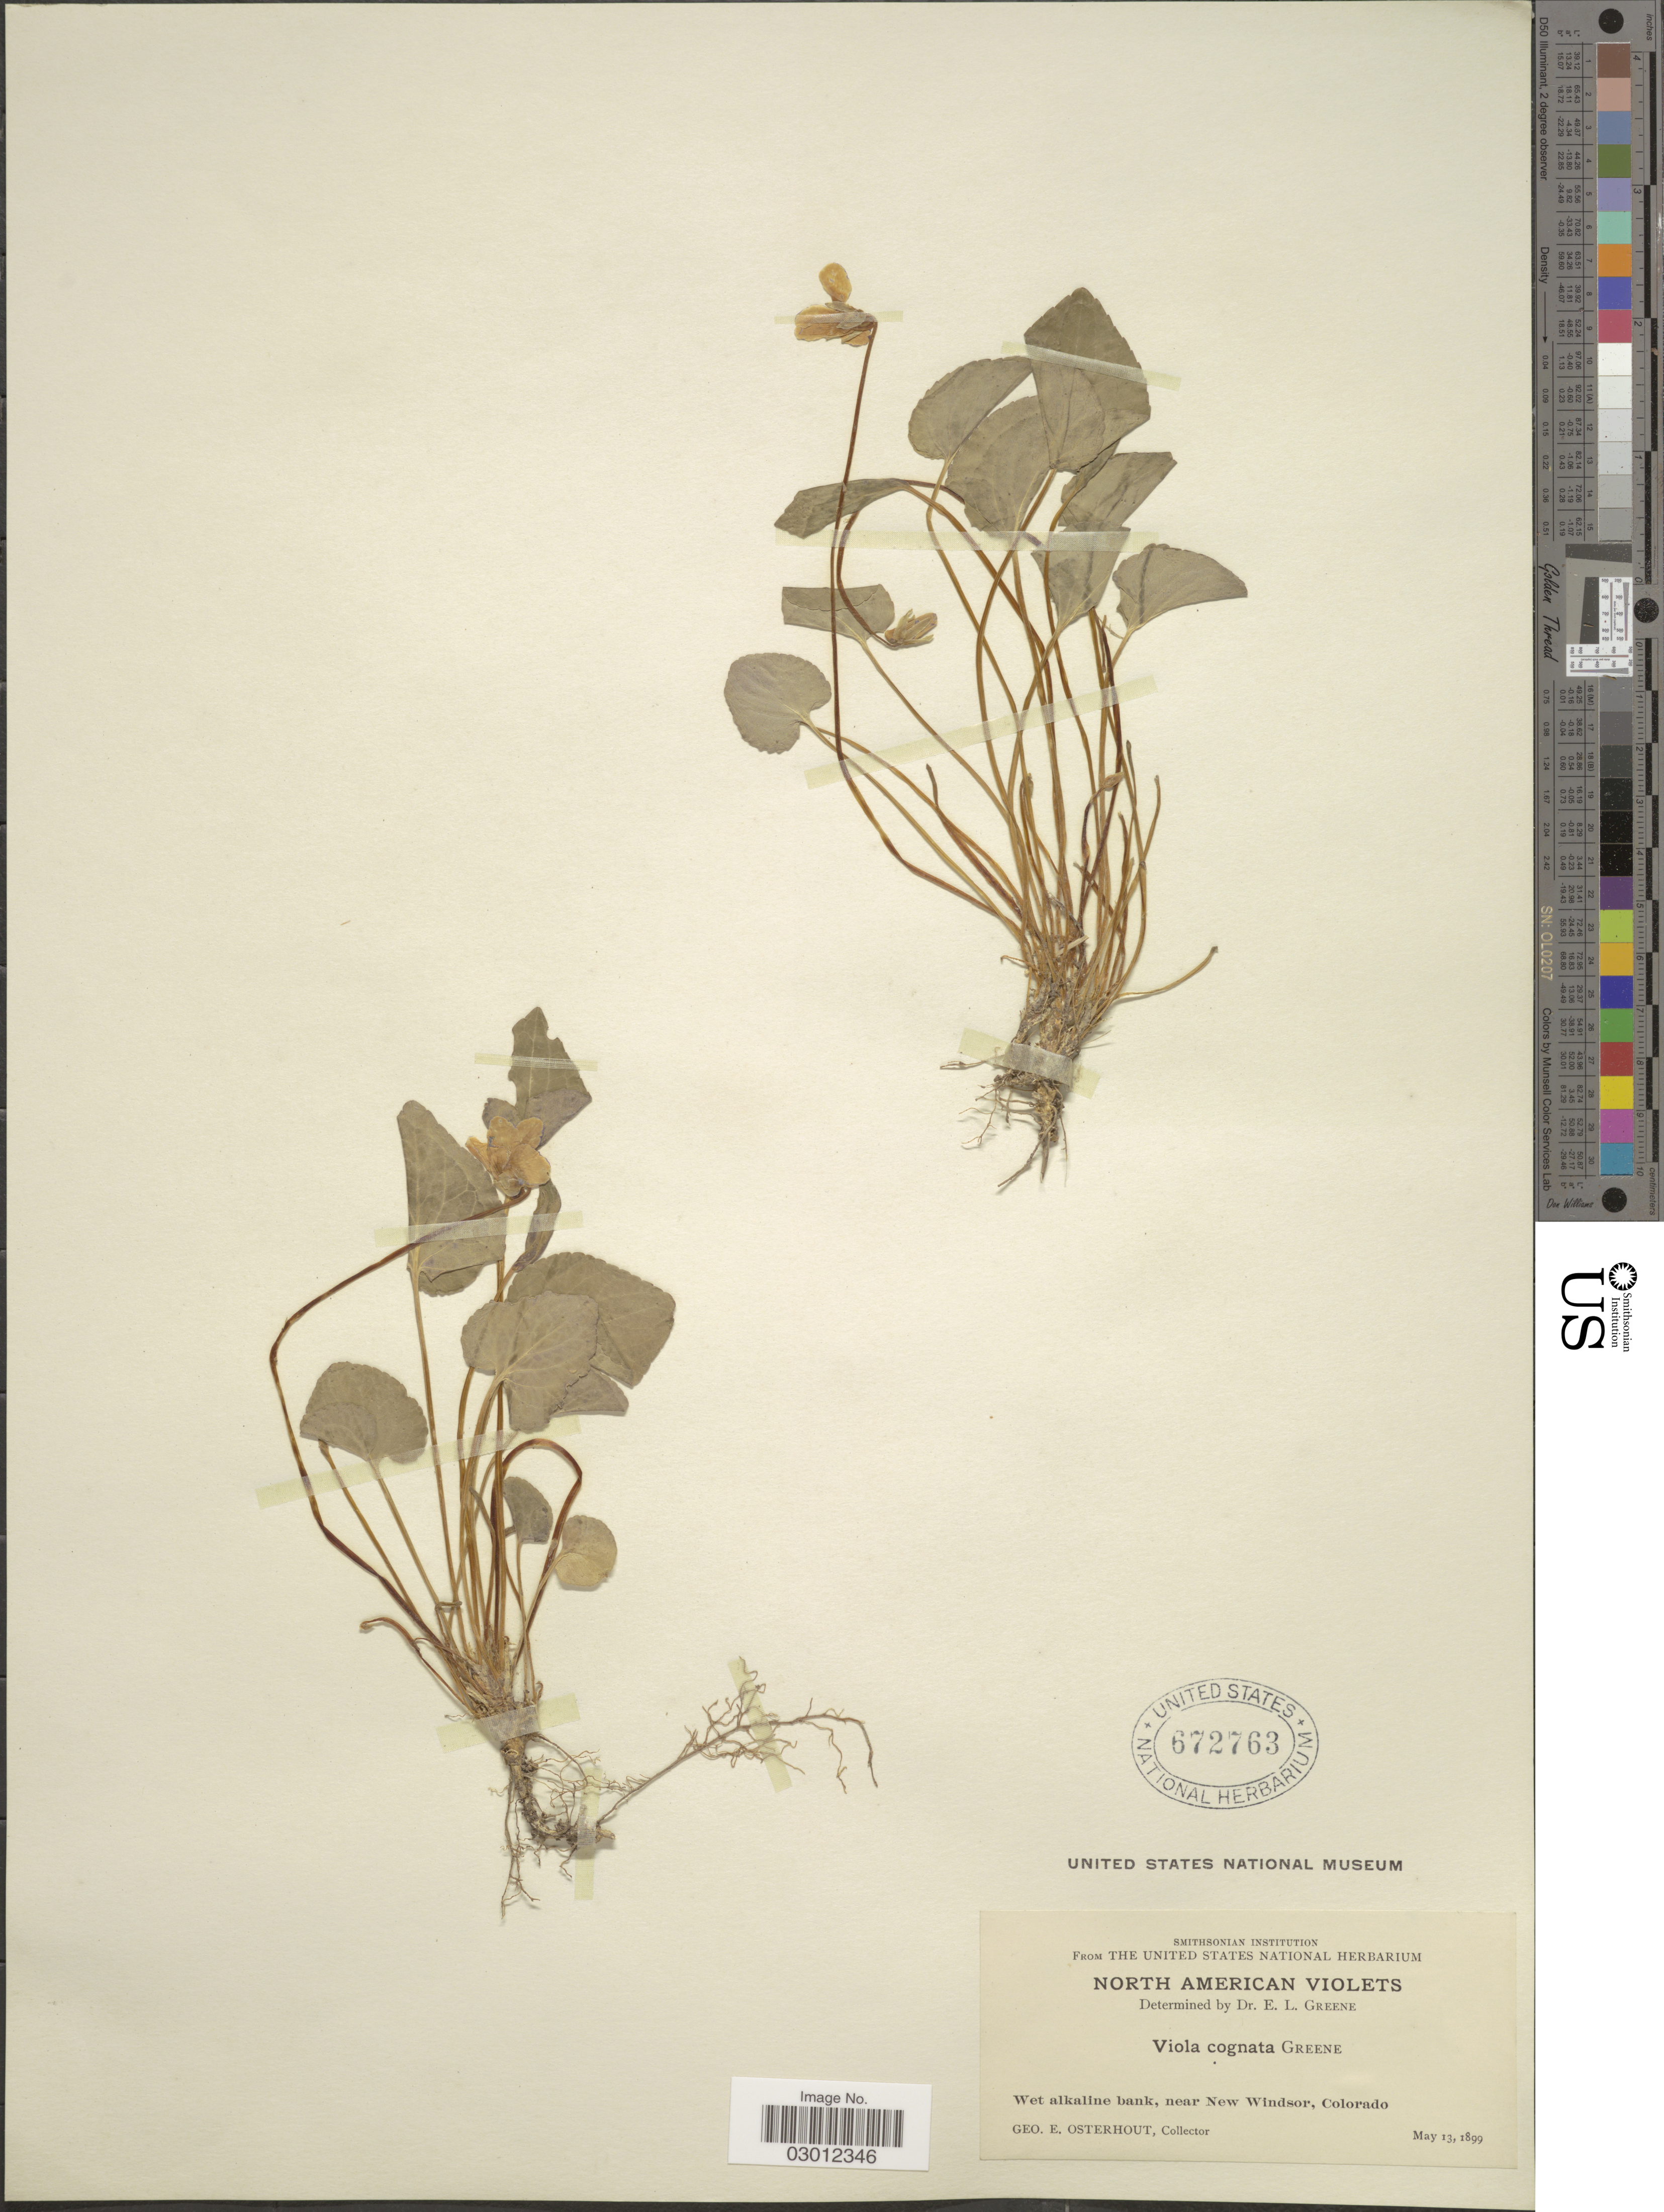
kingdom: Plantae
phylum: Tracheophyta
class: Magnoliopsida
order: Malpighiales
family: Violaceae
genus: Viola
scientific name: Viola nephrophylla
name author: Greene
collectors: G. Osterhout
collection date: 1899-05-13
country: United States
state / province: Colorado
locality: Wet alkaline bank, near New Windsor.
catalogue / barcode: US 672763